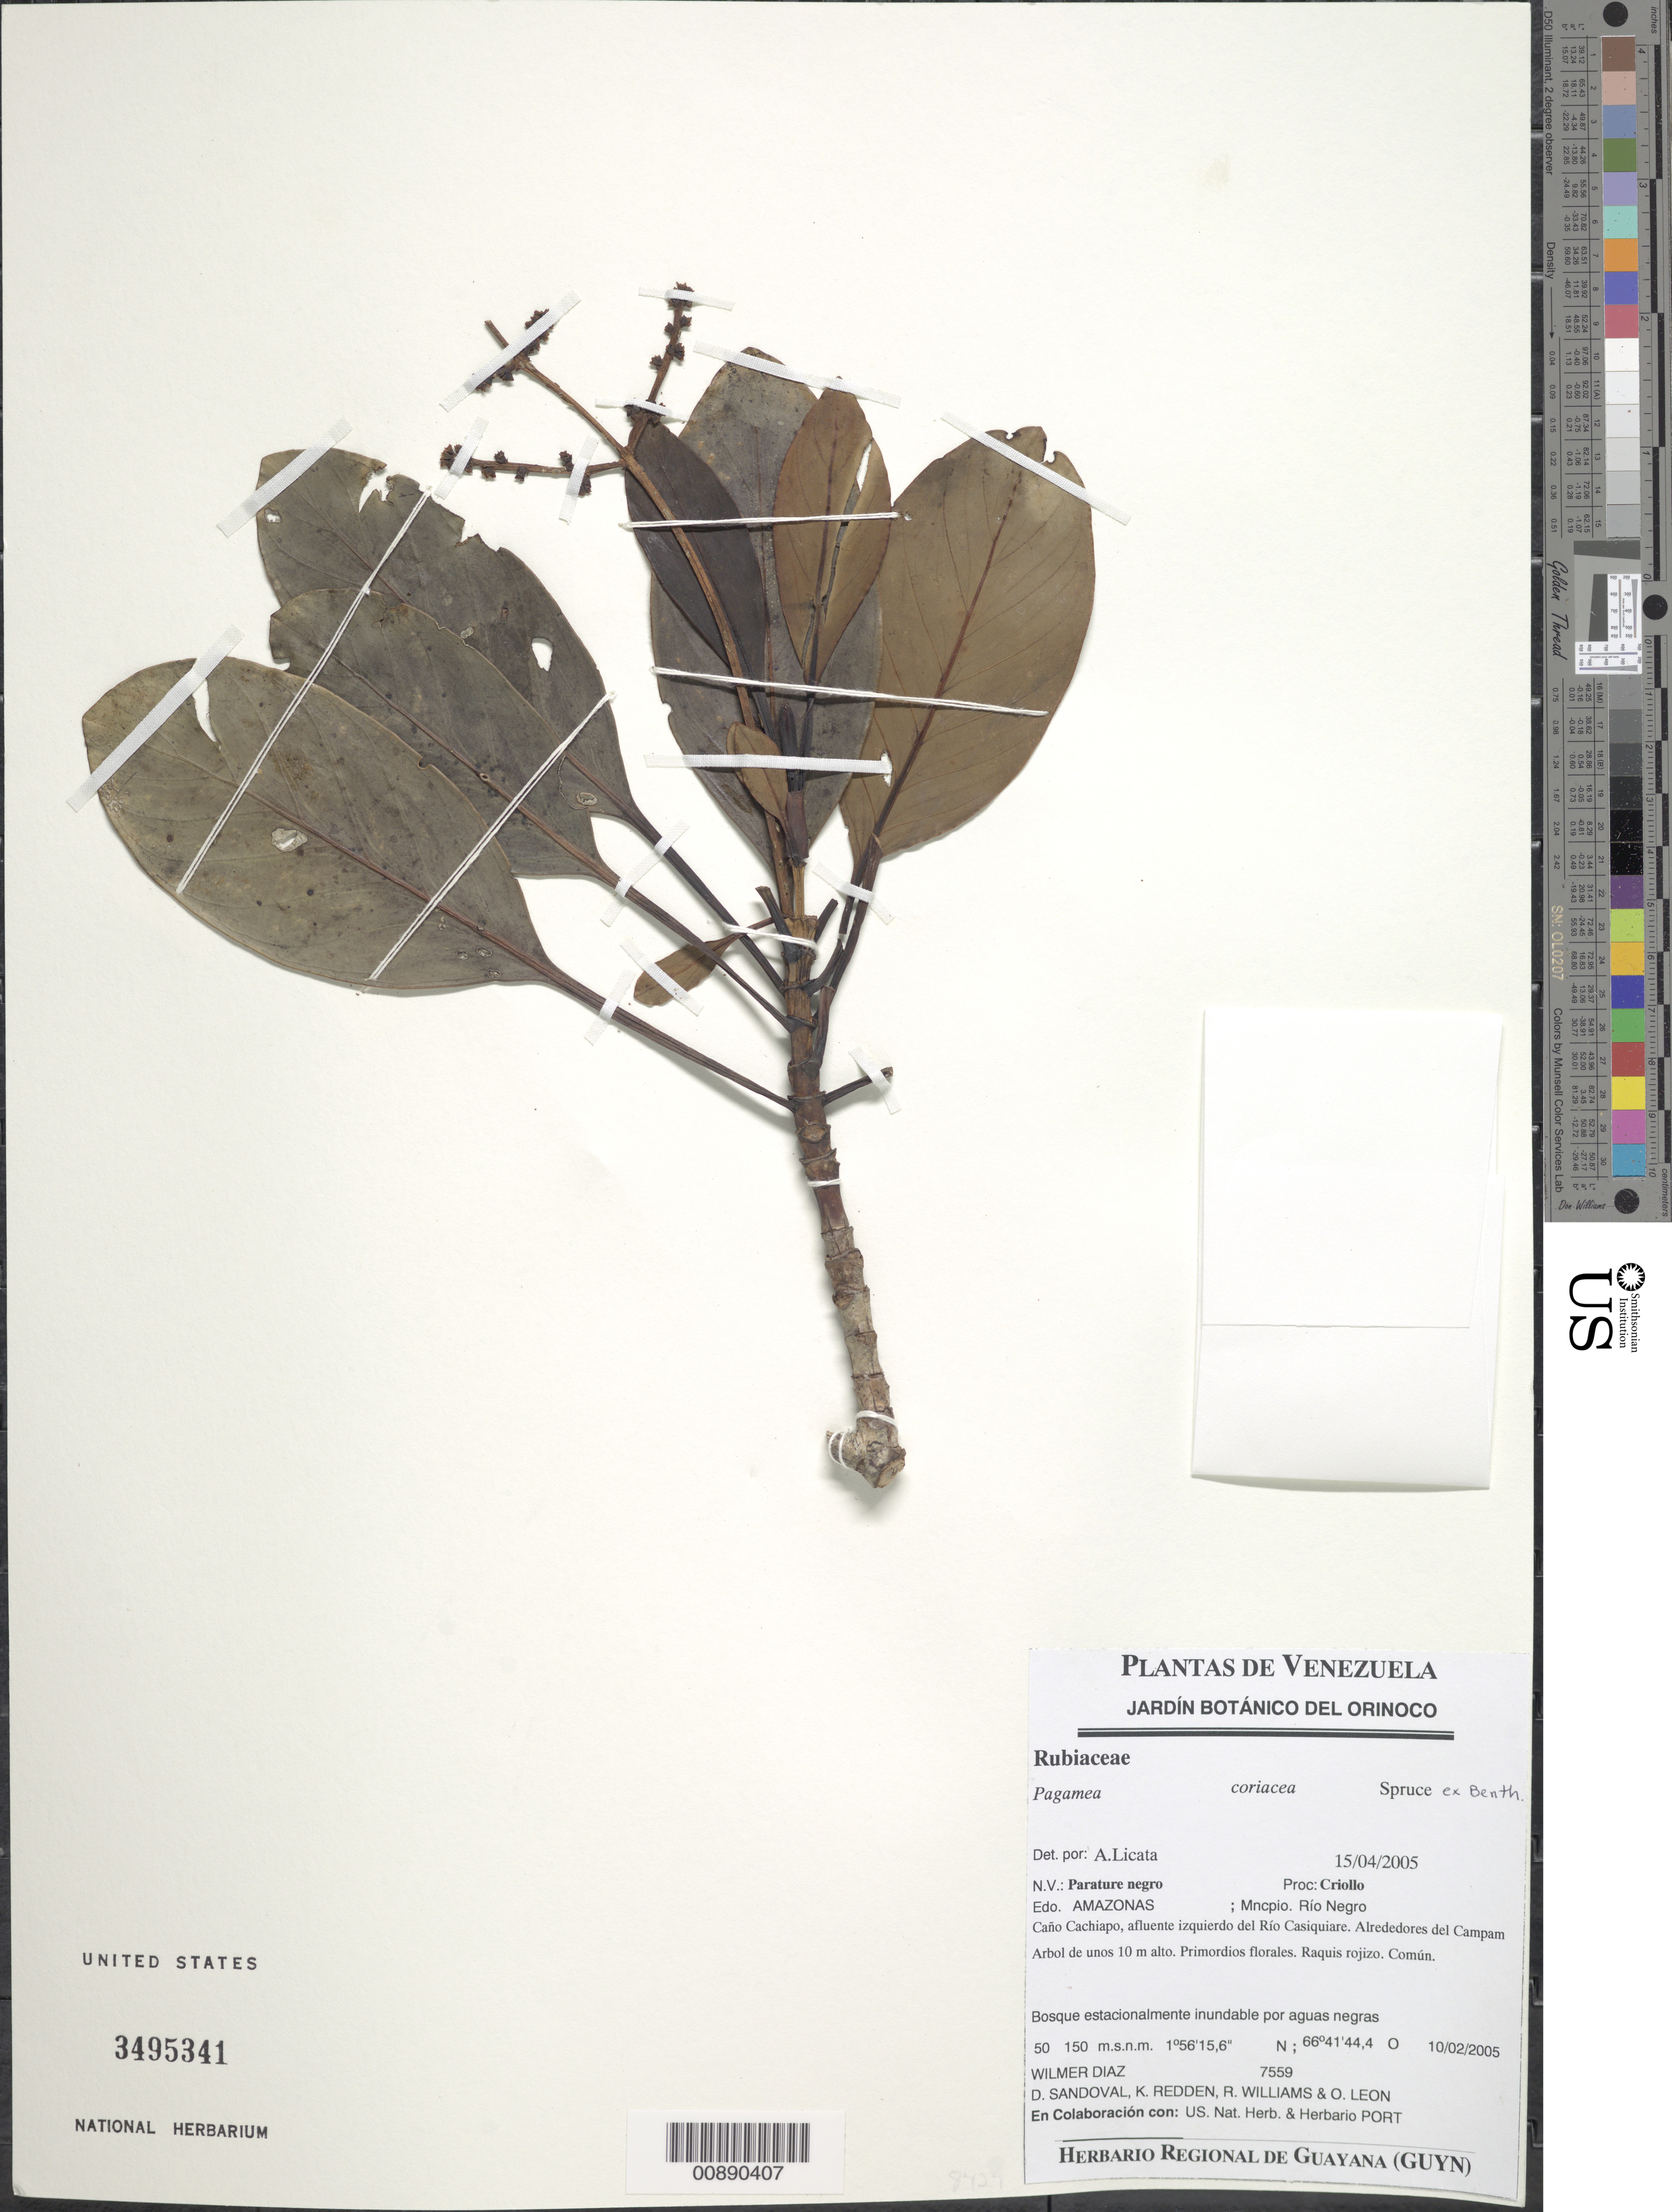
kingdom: Plantae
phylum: Tracheophyta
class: Magnoliopsida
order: Gentianales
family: Rubiaceae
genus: Pagamea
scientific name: Pagamea coriacea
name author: Spruce ex Benth.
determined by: Licata, A., (PORT), Univ. Nac. Exp. de los Llanos Ezequiel Zamora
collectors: W. Díaz P., D. Sandoval, K. M. Redden, R. Williams & O. León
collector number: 7559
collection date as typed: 10-Feb-05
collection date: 2005-02-10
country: Venezuela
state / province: Amazonas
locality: Mun. Río Negro, Caño Cachiapo, afluente del Río Casiquaire, alrededores del Campamento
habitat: Bosque estacionalmente inundable por aguas negras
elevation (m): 50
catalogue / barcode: US 3495341